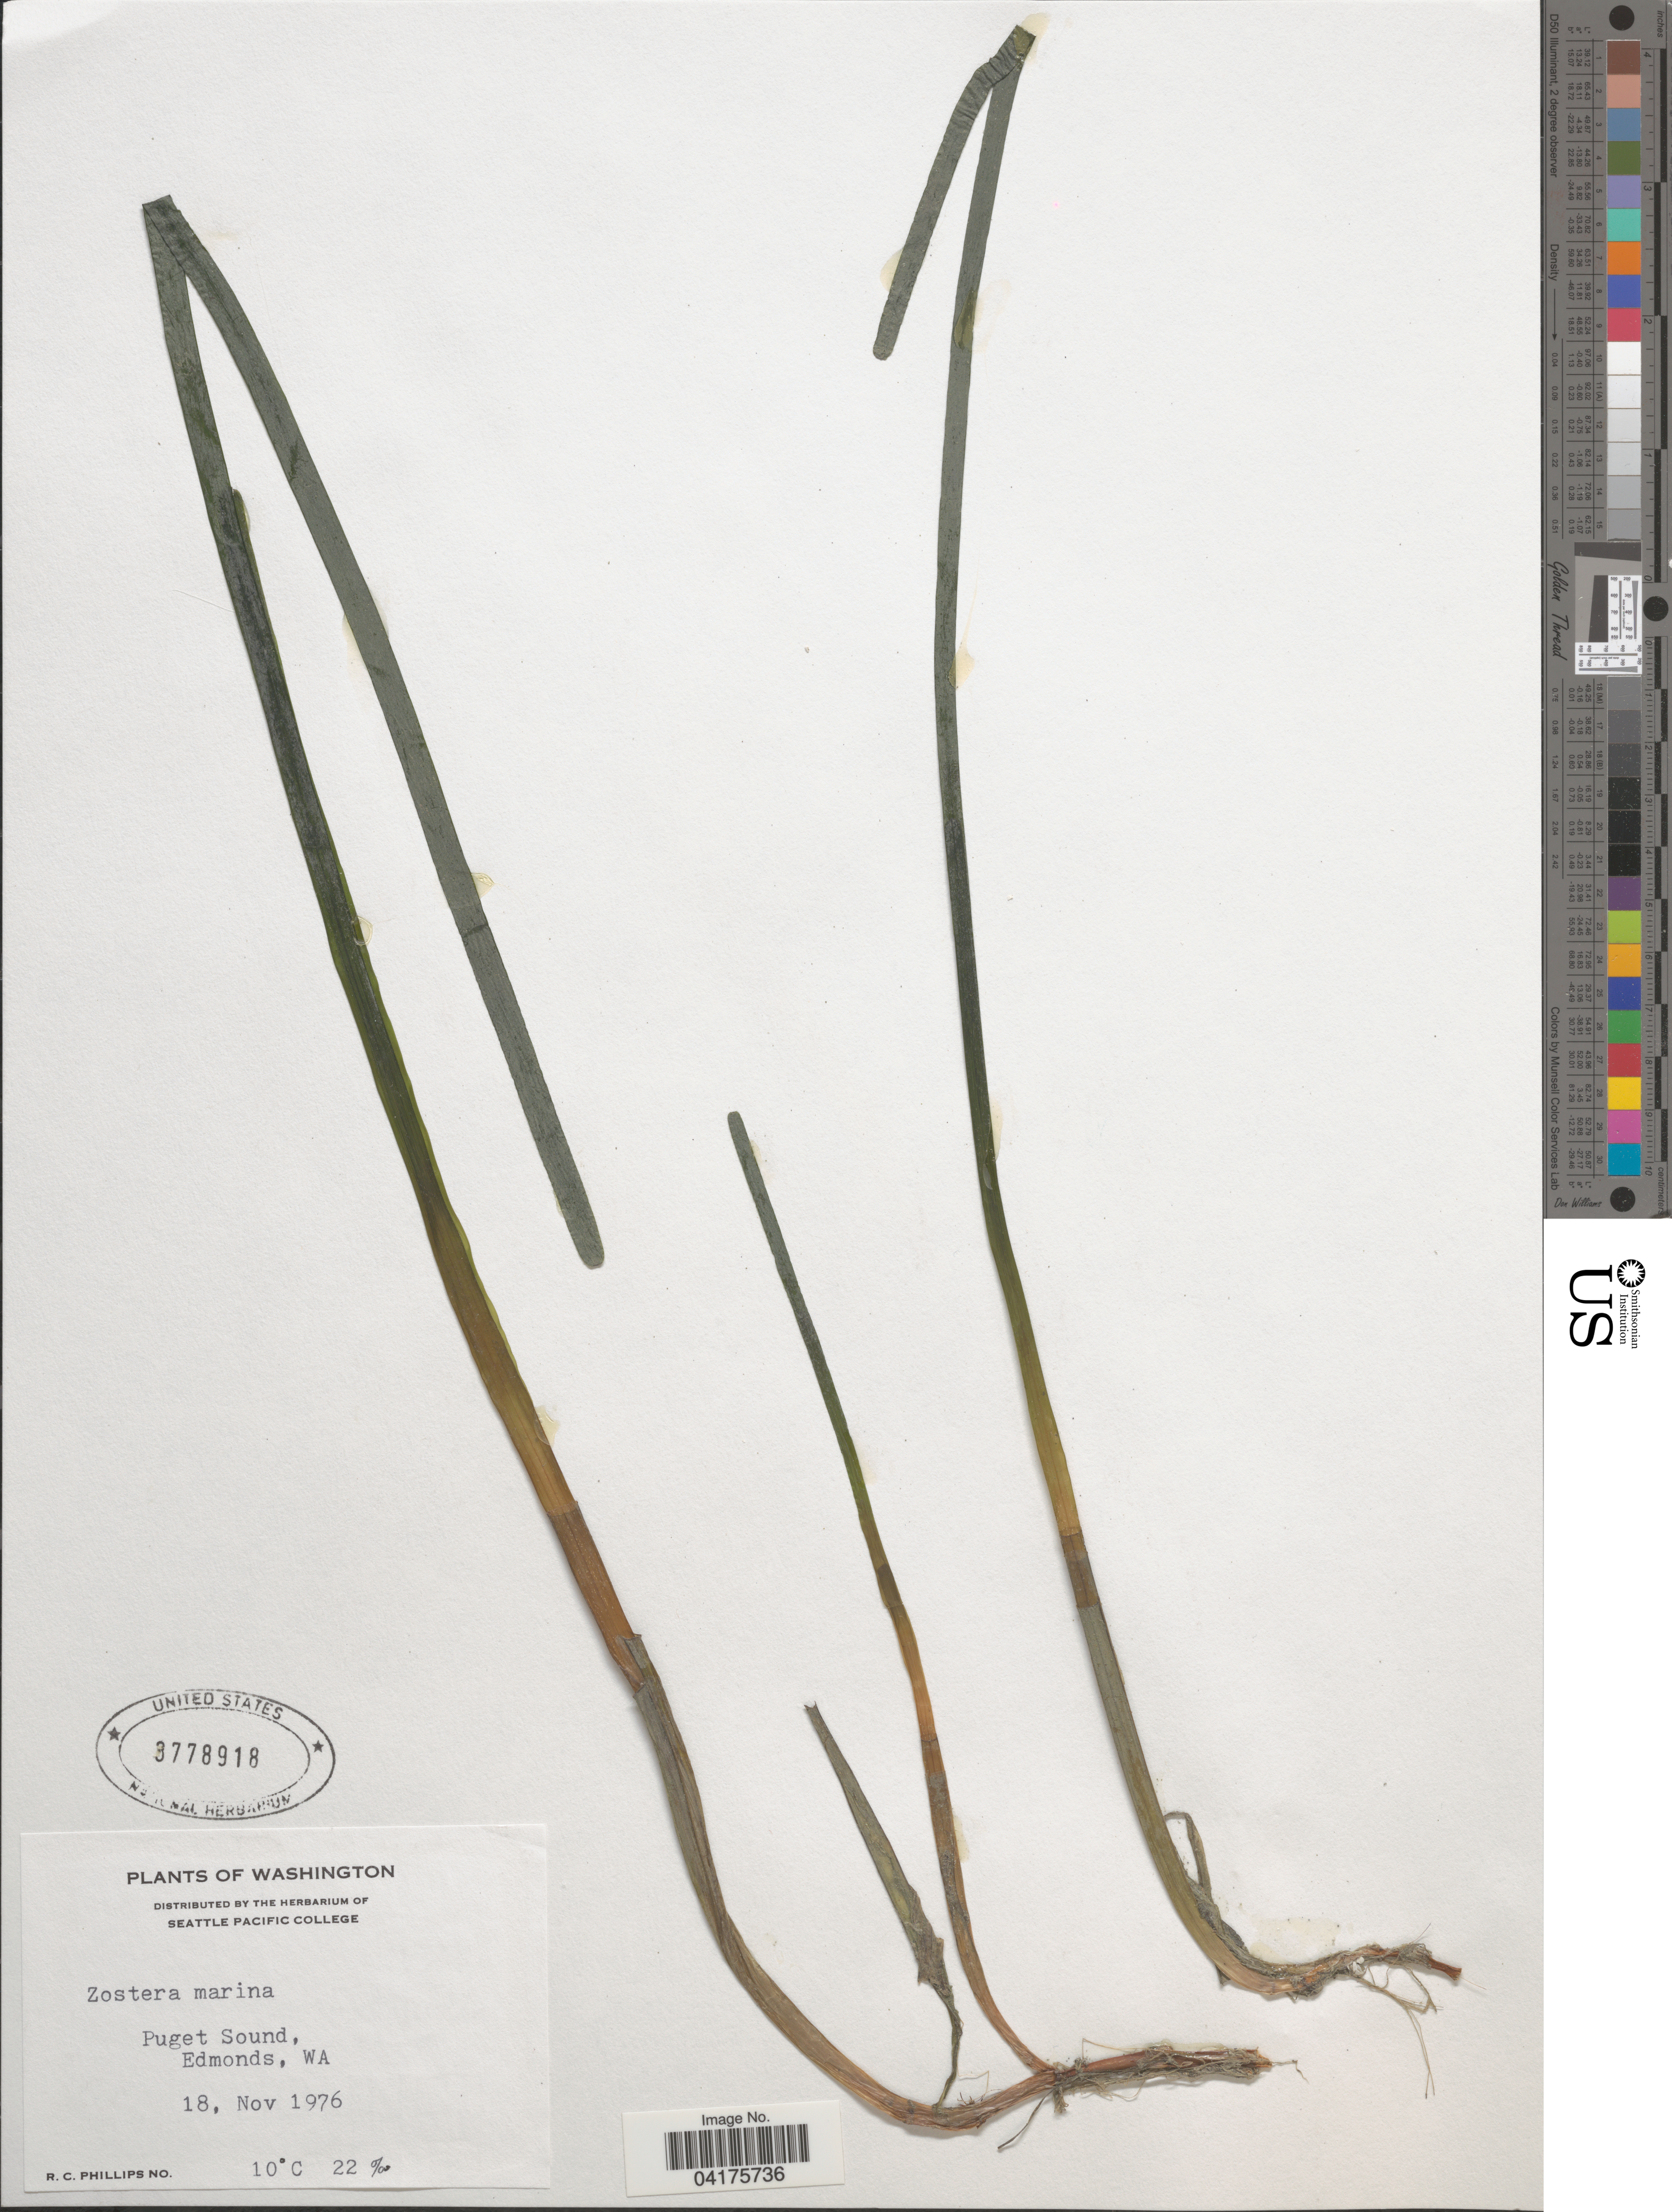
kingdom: Plantae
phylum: Tracheophyta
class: Liliopsida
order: Alismatales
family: Zosteraceae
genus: Zostera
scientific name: Zostera marina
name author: L.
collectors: R. C. Phillips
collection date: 1976-11-18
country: United States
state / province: Washington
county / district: King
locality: Puget Sound, Edmonds.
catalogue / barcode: US 3778918